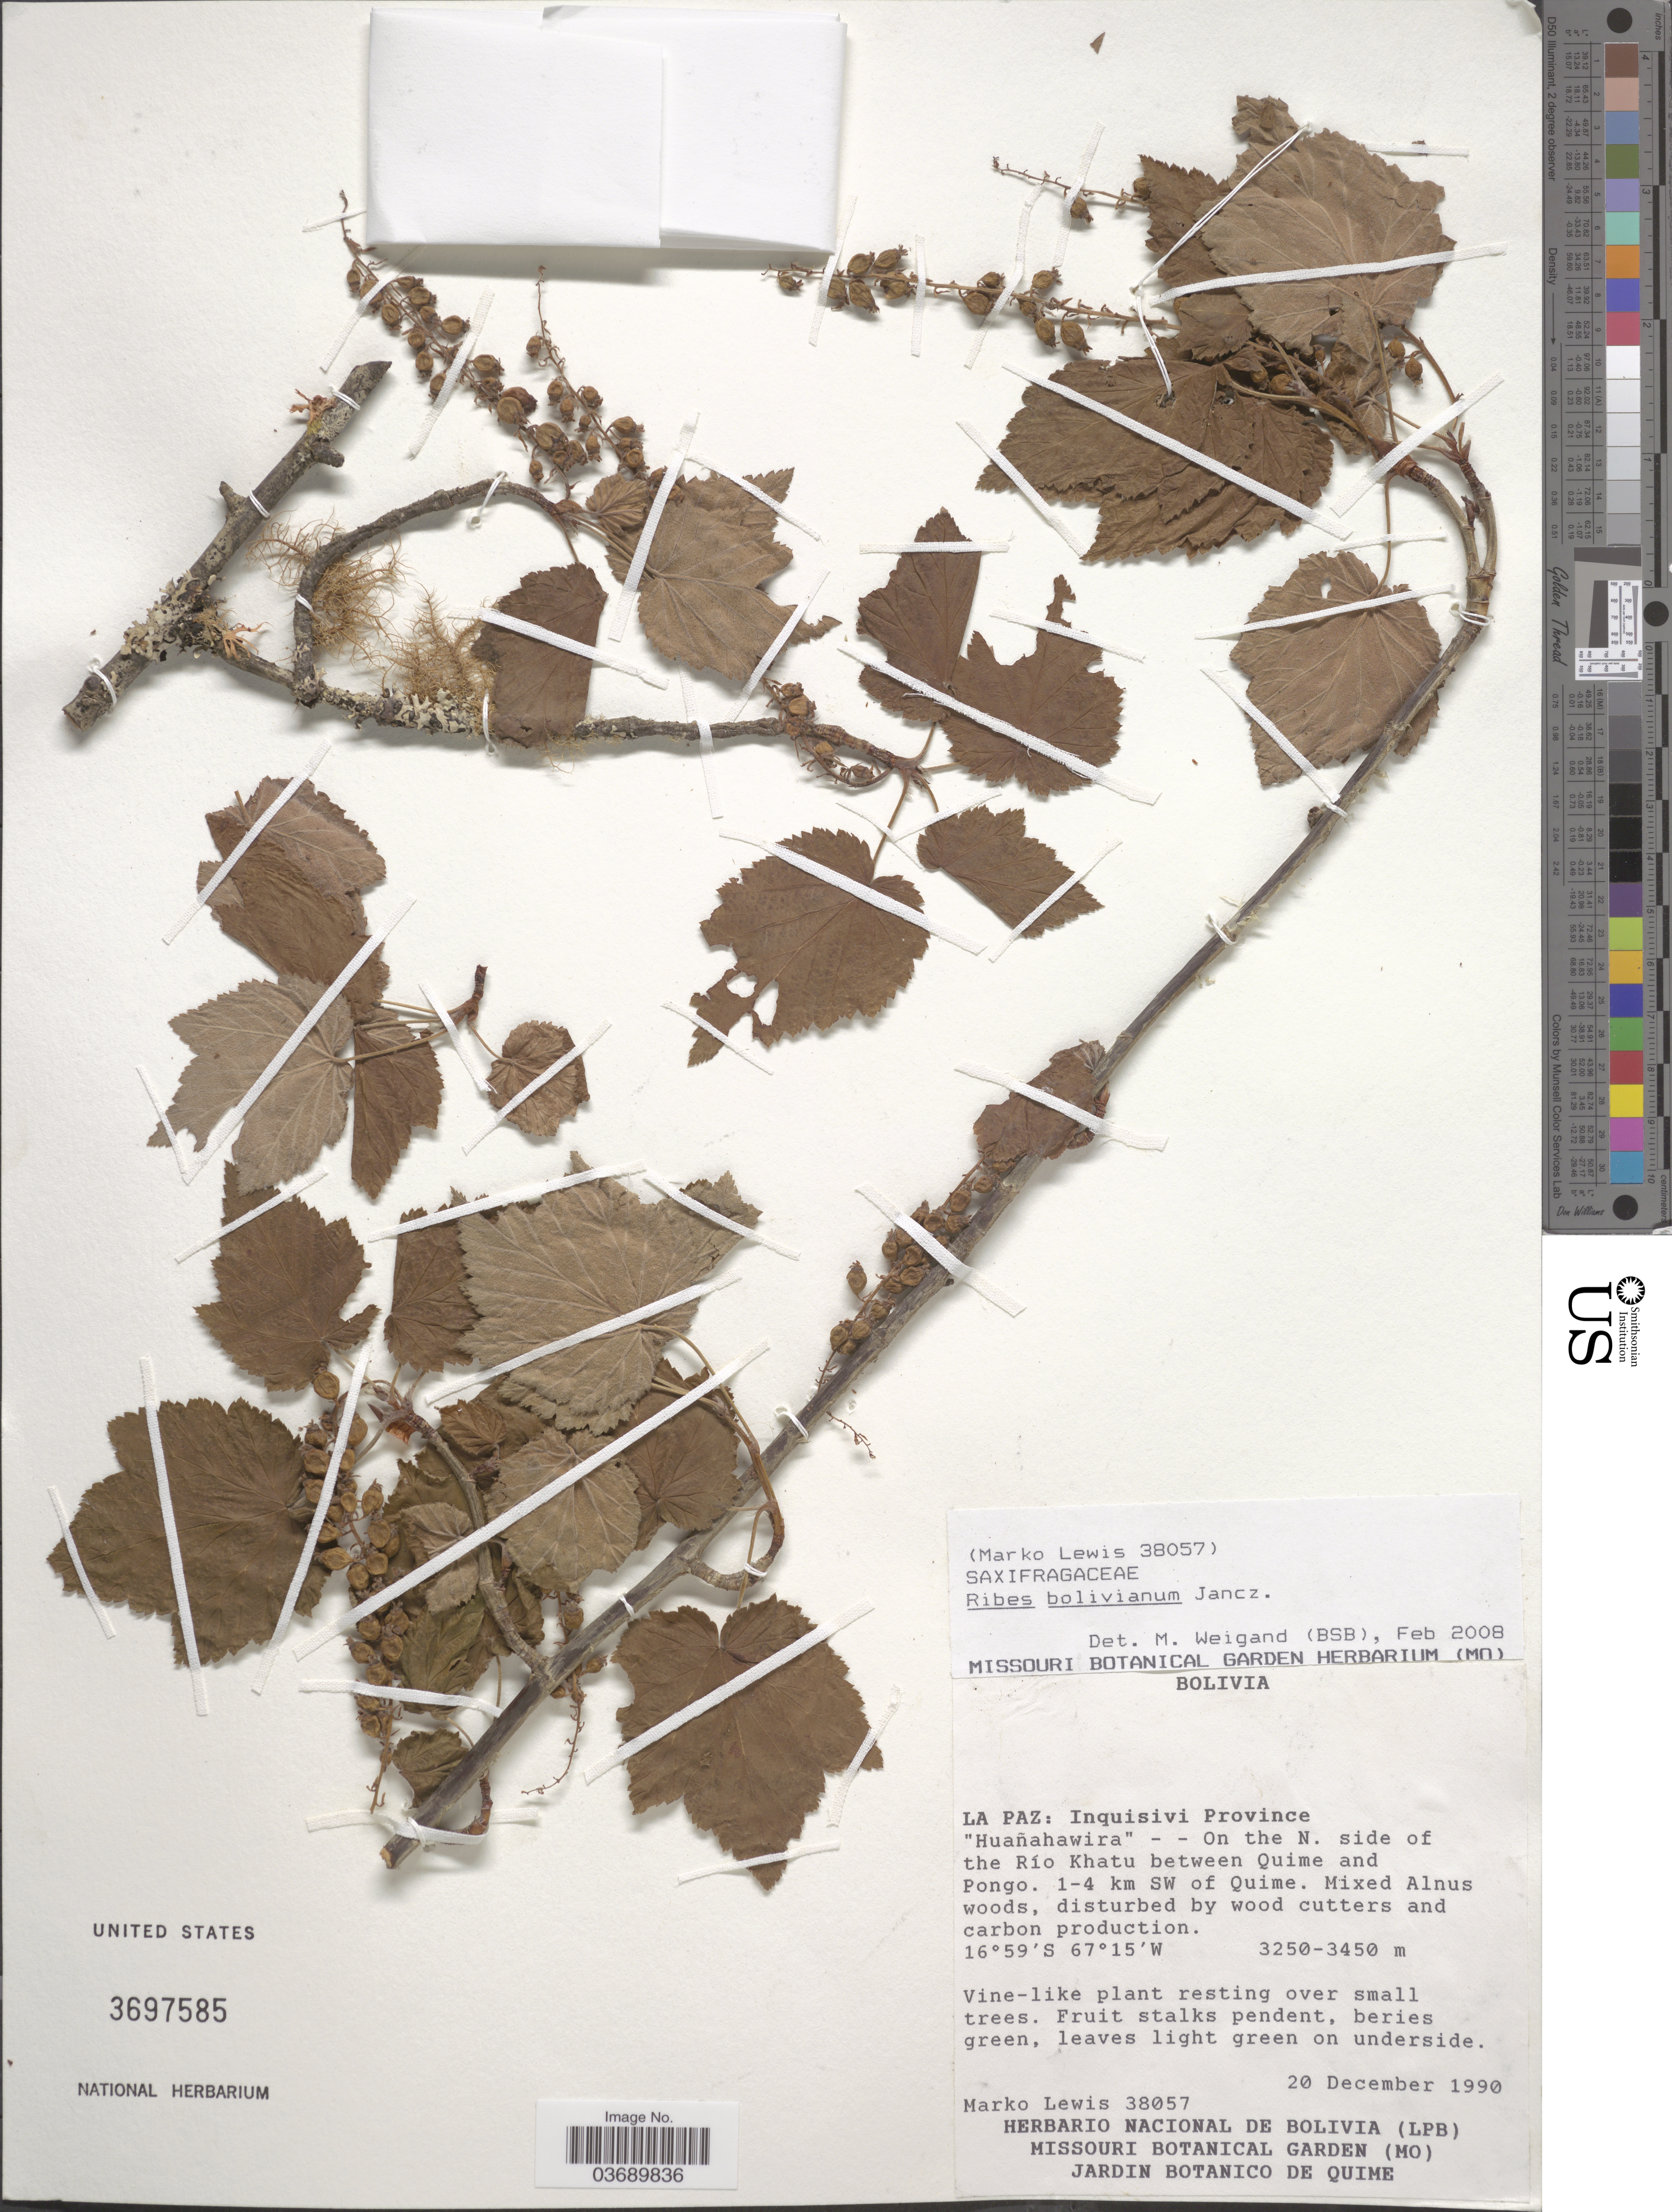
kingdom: Plantae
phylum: Tracheophyta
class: Magnoliopsida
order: Saxifragales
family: Grossulariaceae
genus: Ribes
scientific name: Ribes bolivianum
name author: Jancz.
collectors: M. A. Lewis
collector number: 38057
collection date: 1990-12-20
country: Bolivia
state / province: La Paz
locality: Inquisivi Province. "Huañahawira" - On the N. side of the Río Khatu between Quime and Pongo. 1-4 km SW of Quime.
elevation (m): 3250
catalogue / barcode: US 3697585